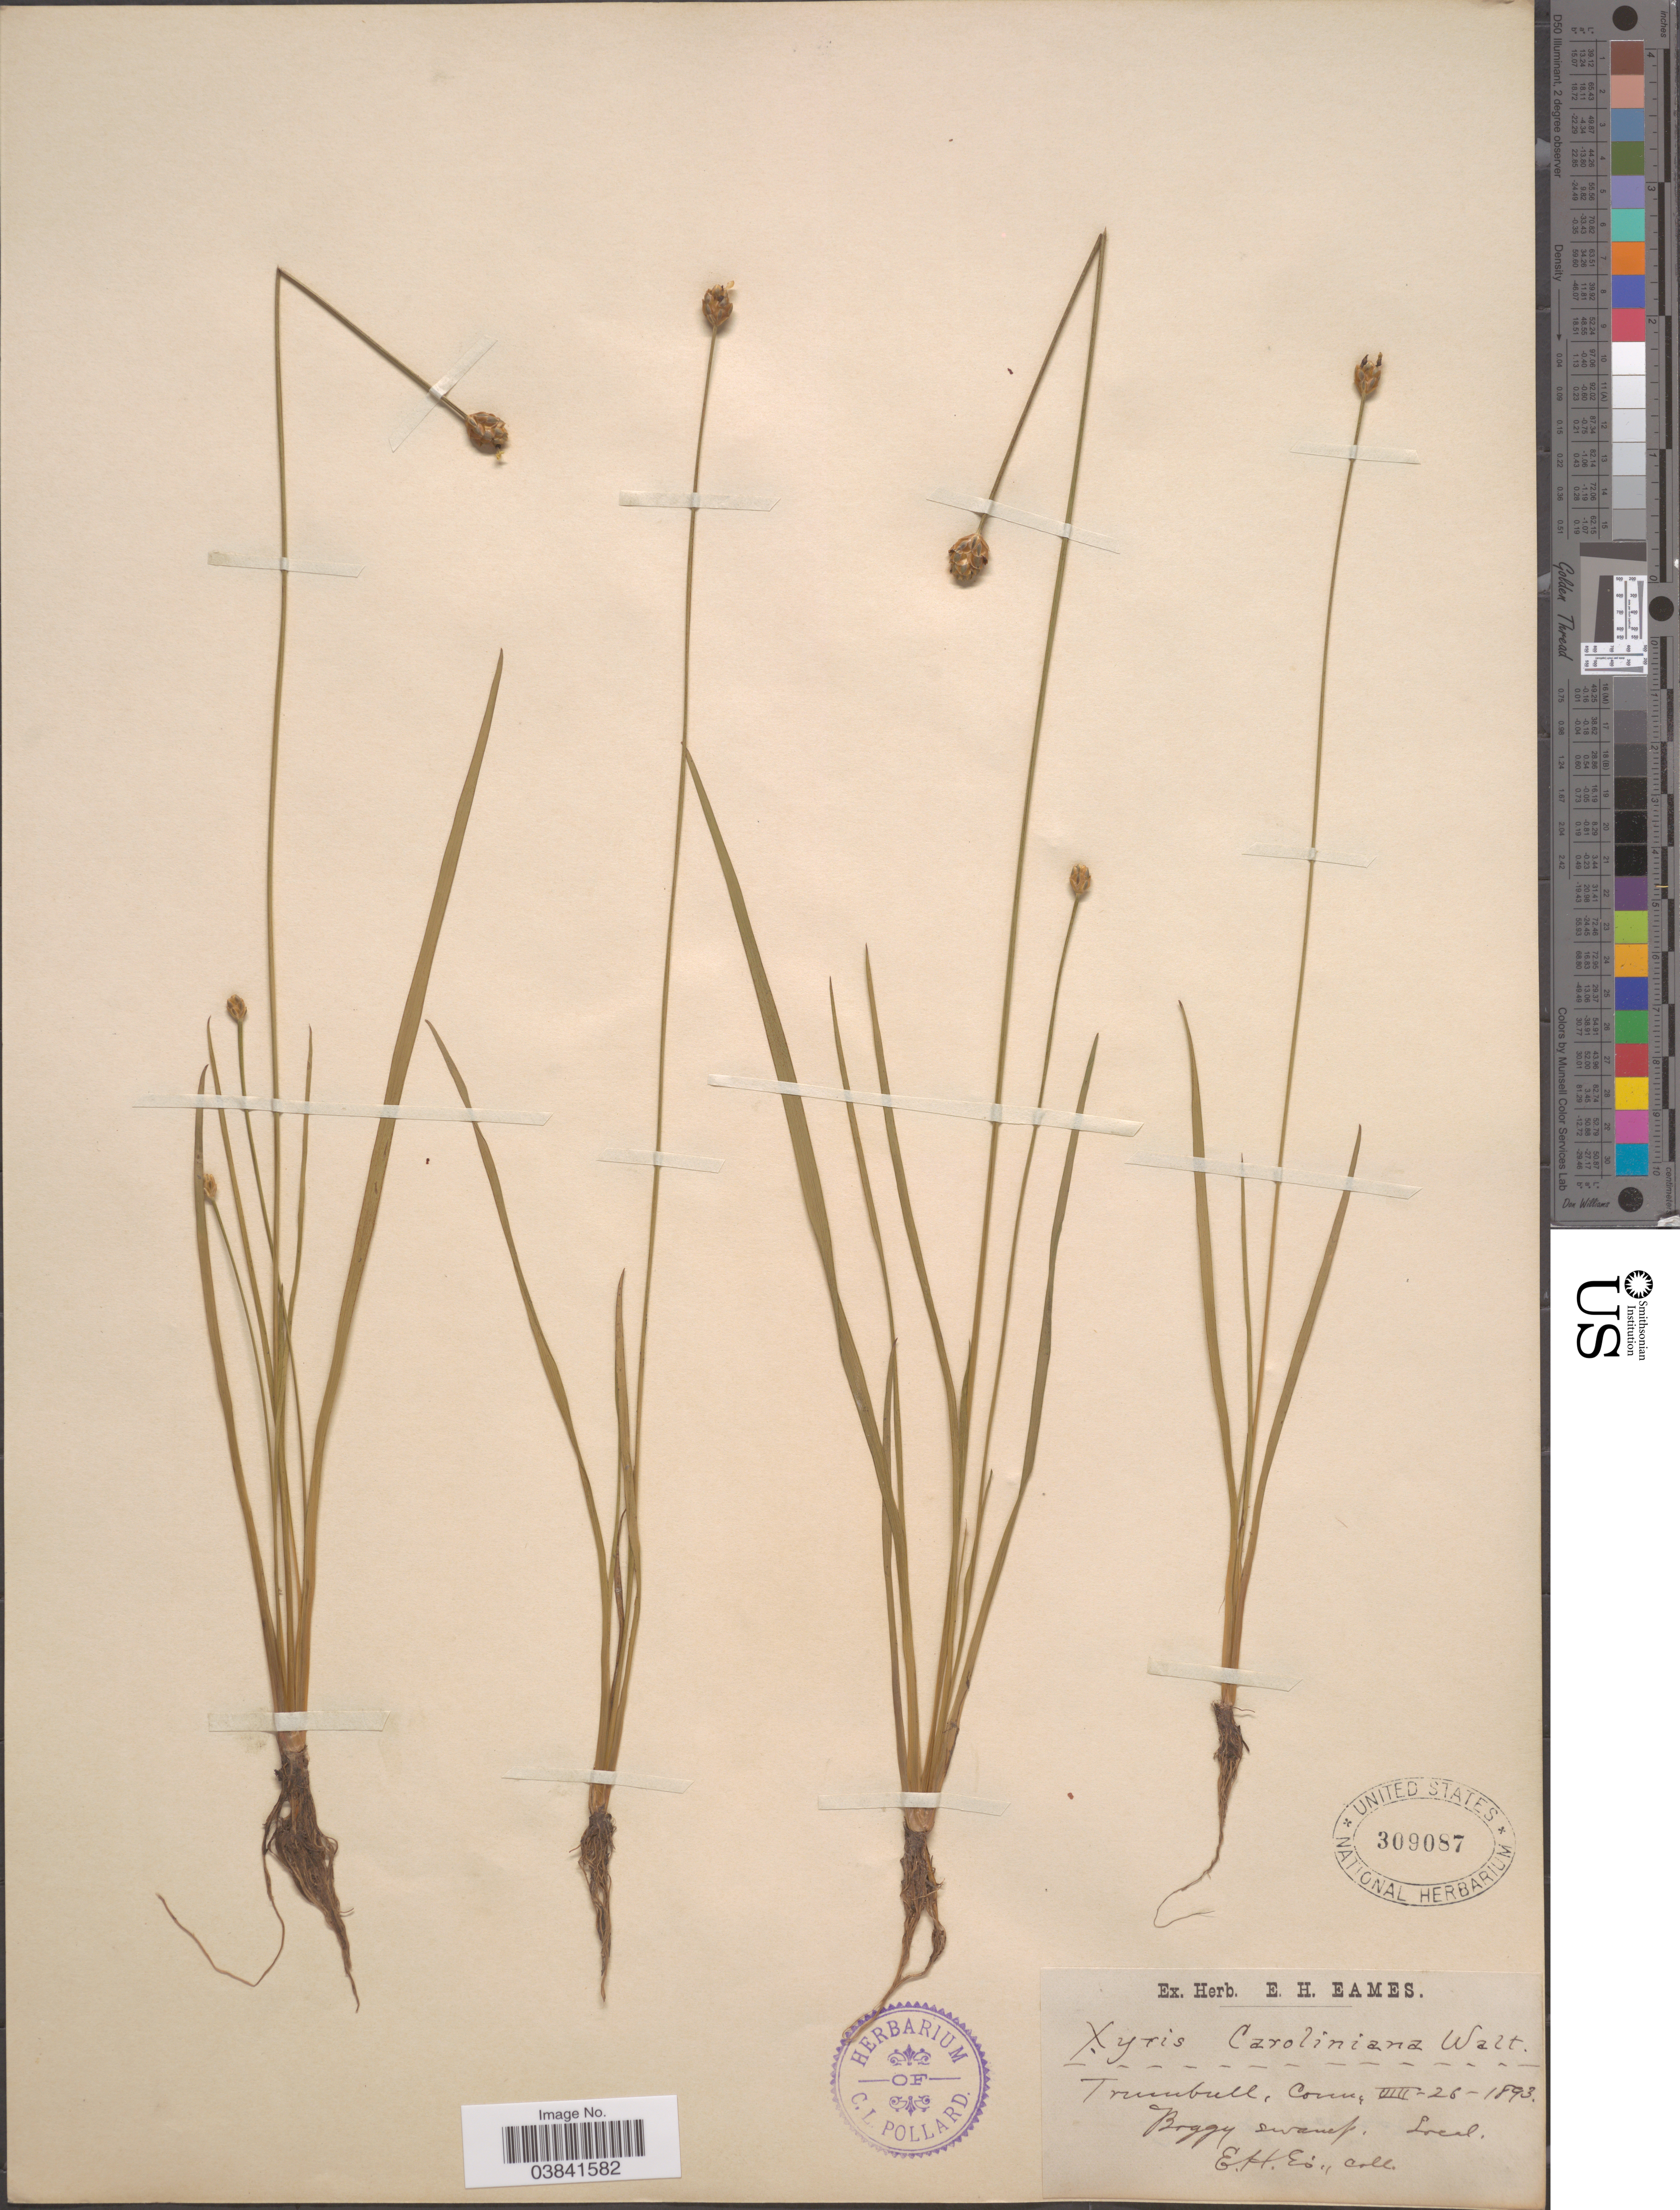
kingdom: Plantae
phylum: Tracheophyta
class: Liliopsida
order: Poales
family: Xyridaceae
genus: Xyris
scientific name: Xyris difformis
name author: Chapm.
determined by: Strong, Mark T., (BOT), Smithsonian Institution - National Museum of Natural History (UNITED STATES)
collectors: E. H. Eames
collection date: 1893-08-26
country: United States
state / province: Connecticut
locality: Trumbull.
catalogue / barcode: US 309087